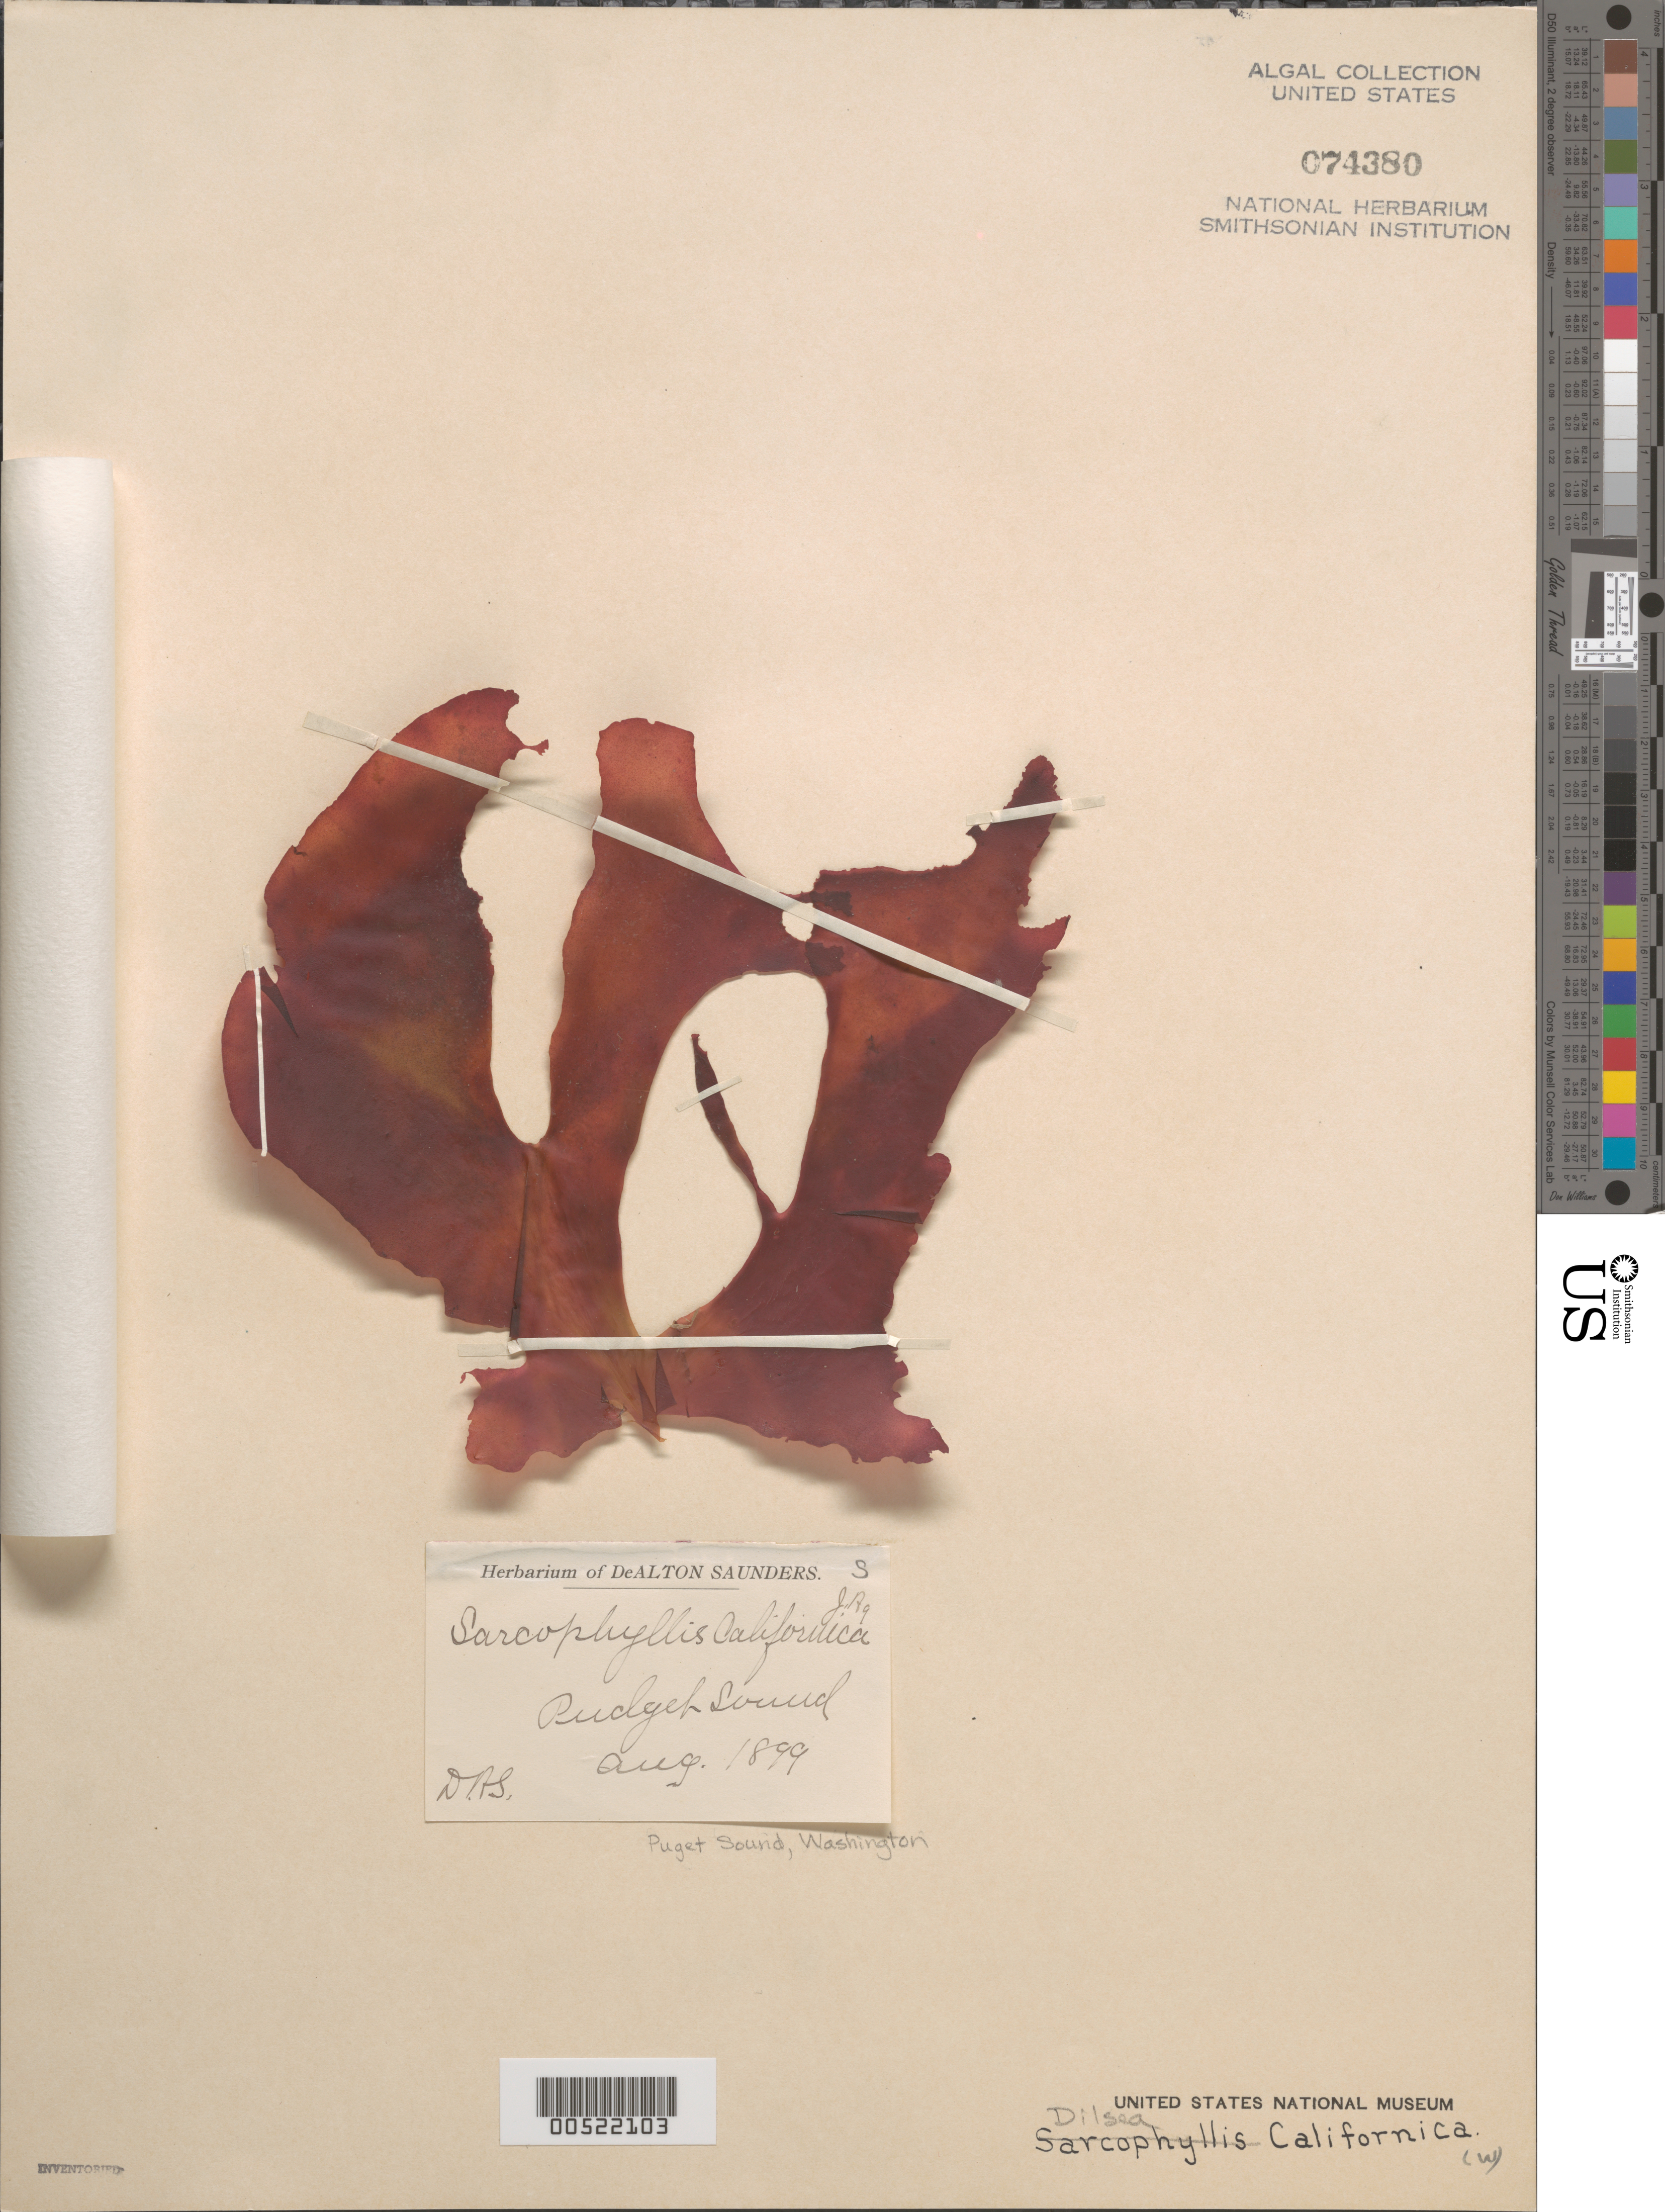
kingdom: Plantae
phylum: Rhodophyta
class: Florideophyceae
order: Gigartinales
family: Dumontiaceae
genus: Dilsea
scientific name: Dilsea californica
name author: (J. Agardh) Kuntze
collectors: D. Saunders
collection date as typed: Aug 1899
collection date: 1899-08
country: United States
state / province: Washington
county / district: King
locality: Puget Sound (Pudget Sound)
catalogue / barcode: US 74380